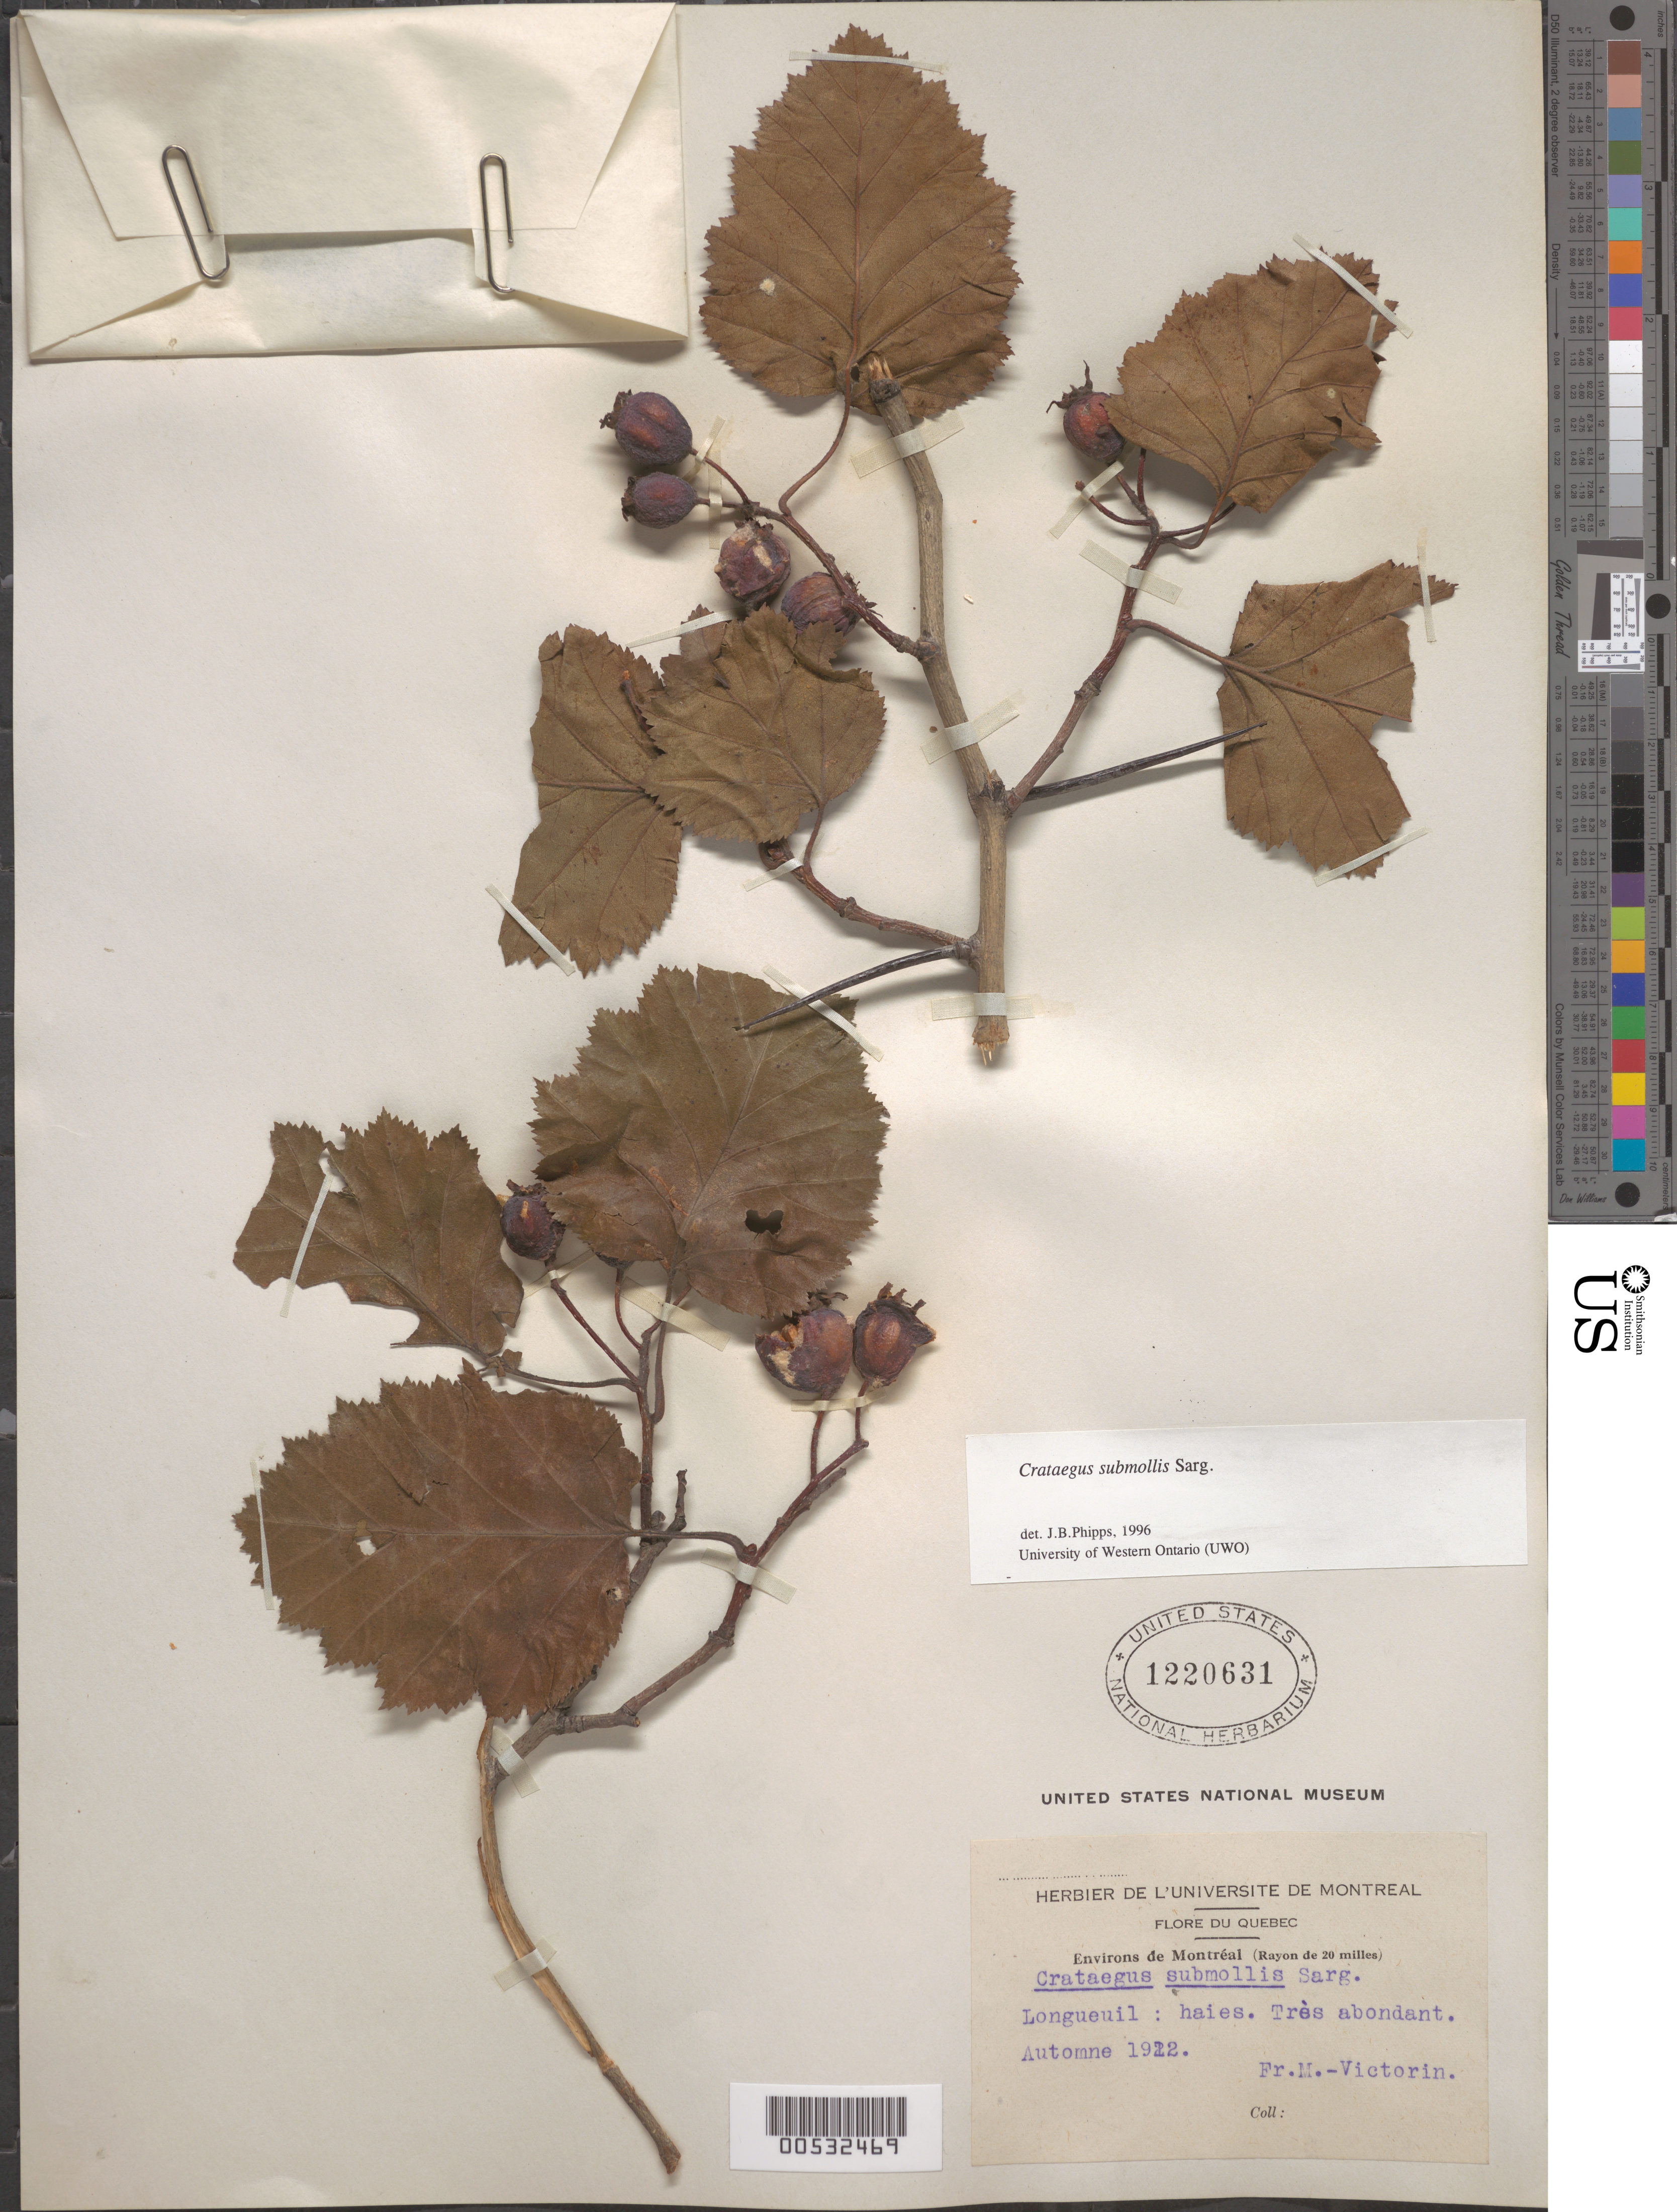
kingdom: Plantae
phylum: Tracheophyta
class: Magnoliopsida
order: Rosales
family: Rosaceae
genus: Crataegus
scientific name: Crataegus submollis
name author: Sarg.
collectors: Fr. Marie-Victorin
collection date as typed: Fal 1922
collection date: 1922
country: Canada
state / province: Quebec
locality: Longueuil: Environs de Montréal (Rayon de 20 milles)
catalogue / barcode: US 1220631